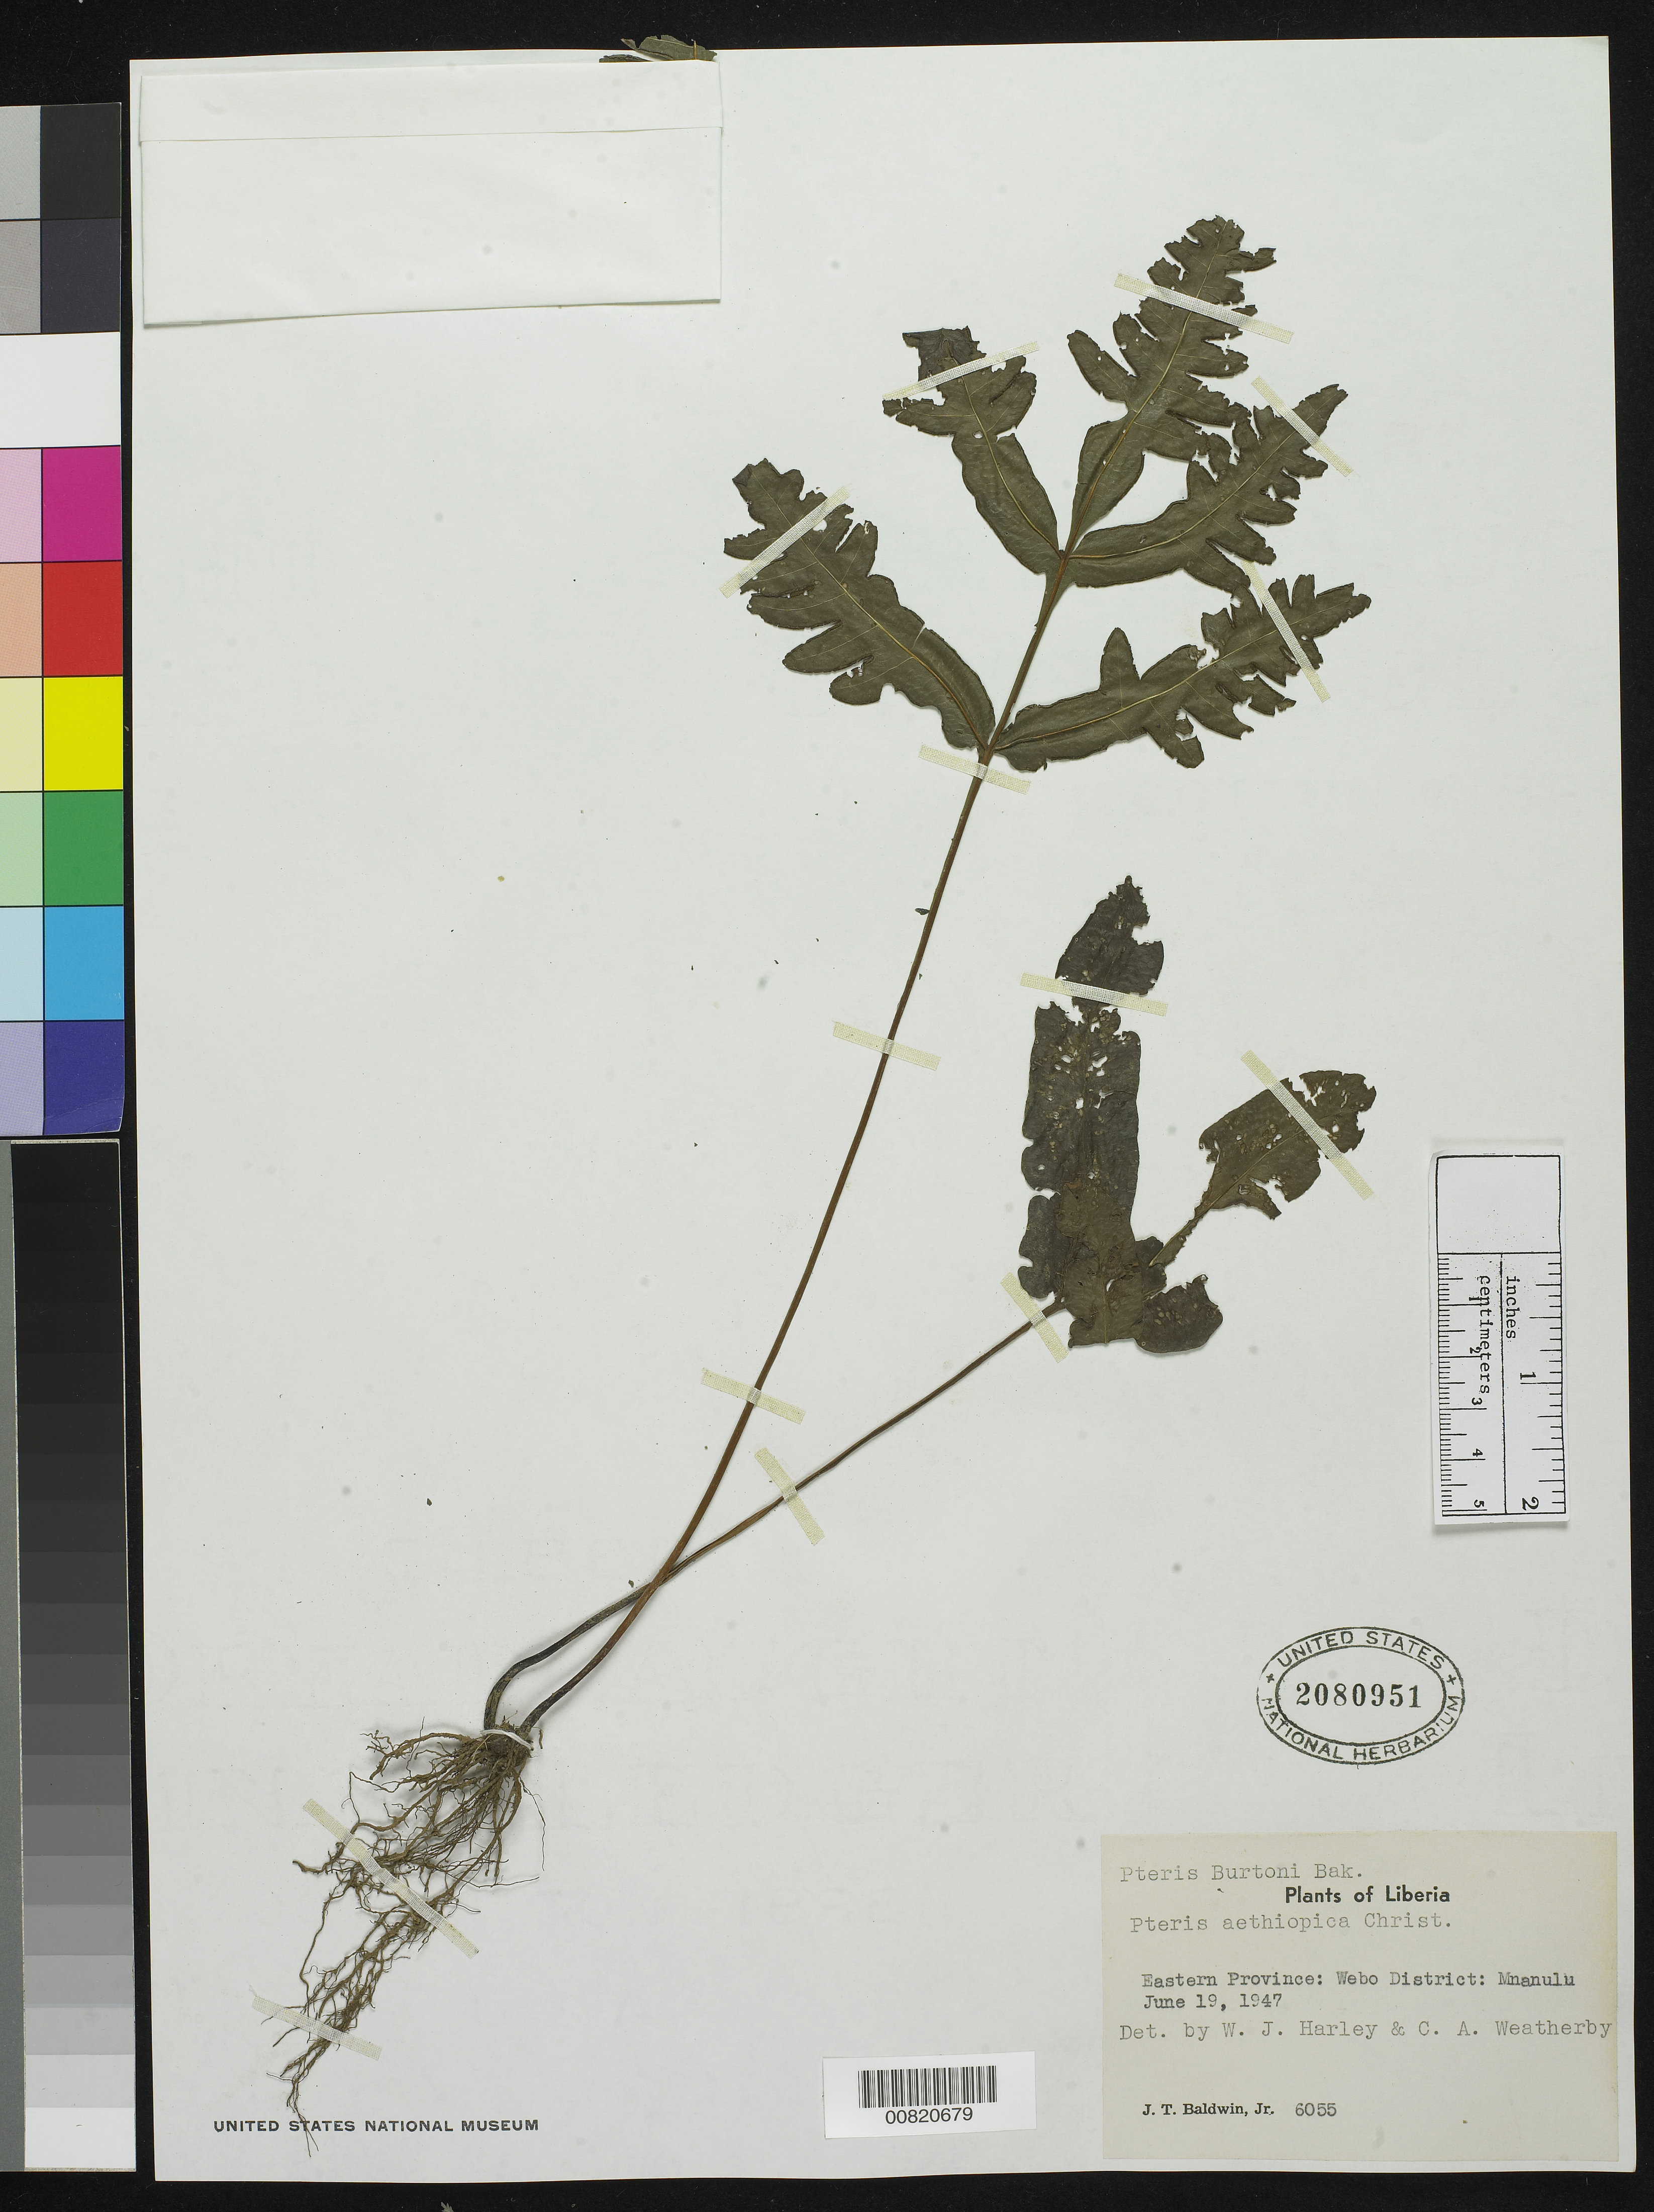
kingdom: Plantae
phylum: Tracheophyta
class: Polypodiopsida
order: Polypodiales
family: Pteridaceae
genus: Pteris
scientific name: Pteris burtonii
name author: Baker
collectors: J. T. Baldwin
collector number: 6055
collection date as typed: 19 Jun 1947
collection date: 1947-06-19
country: Liberia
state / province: River Gee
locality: Eastern Province: Webo District, Mnanulu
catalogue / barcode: US 2080951